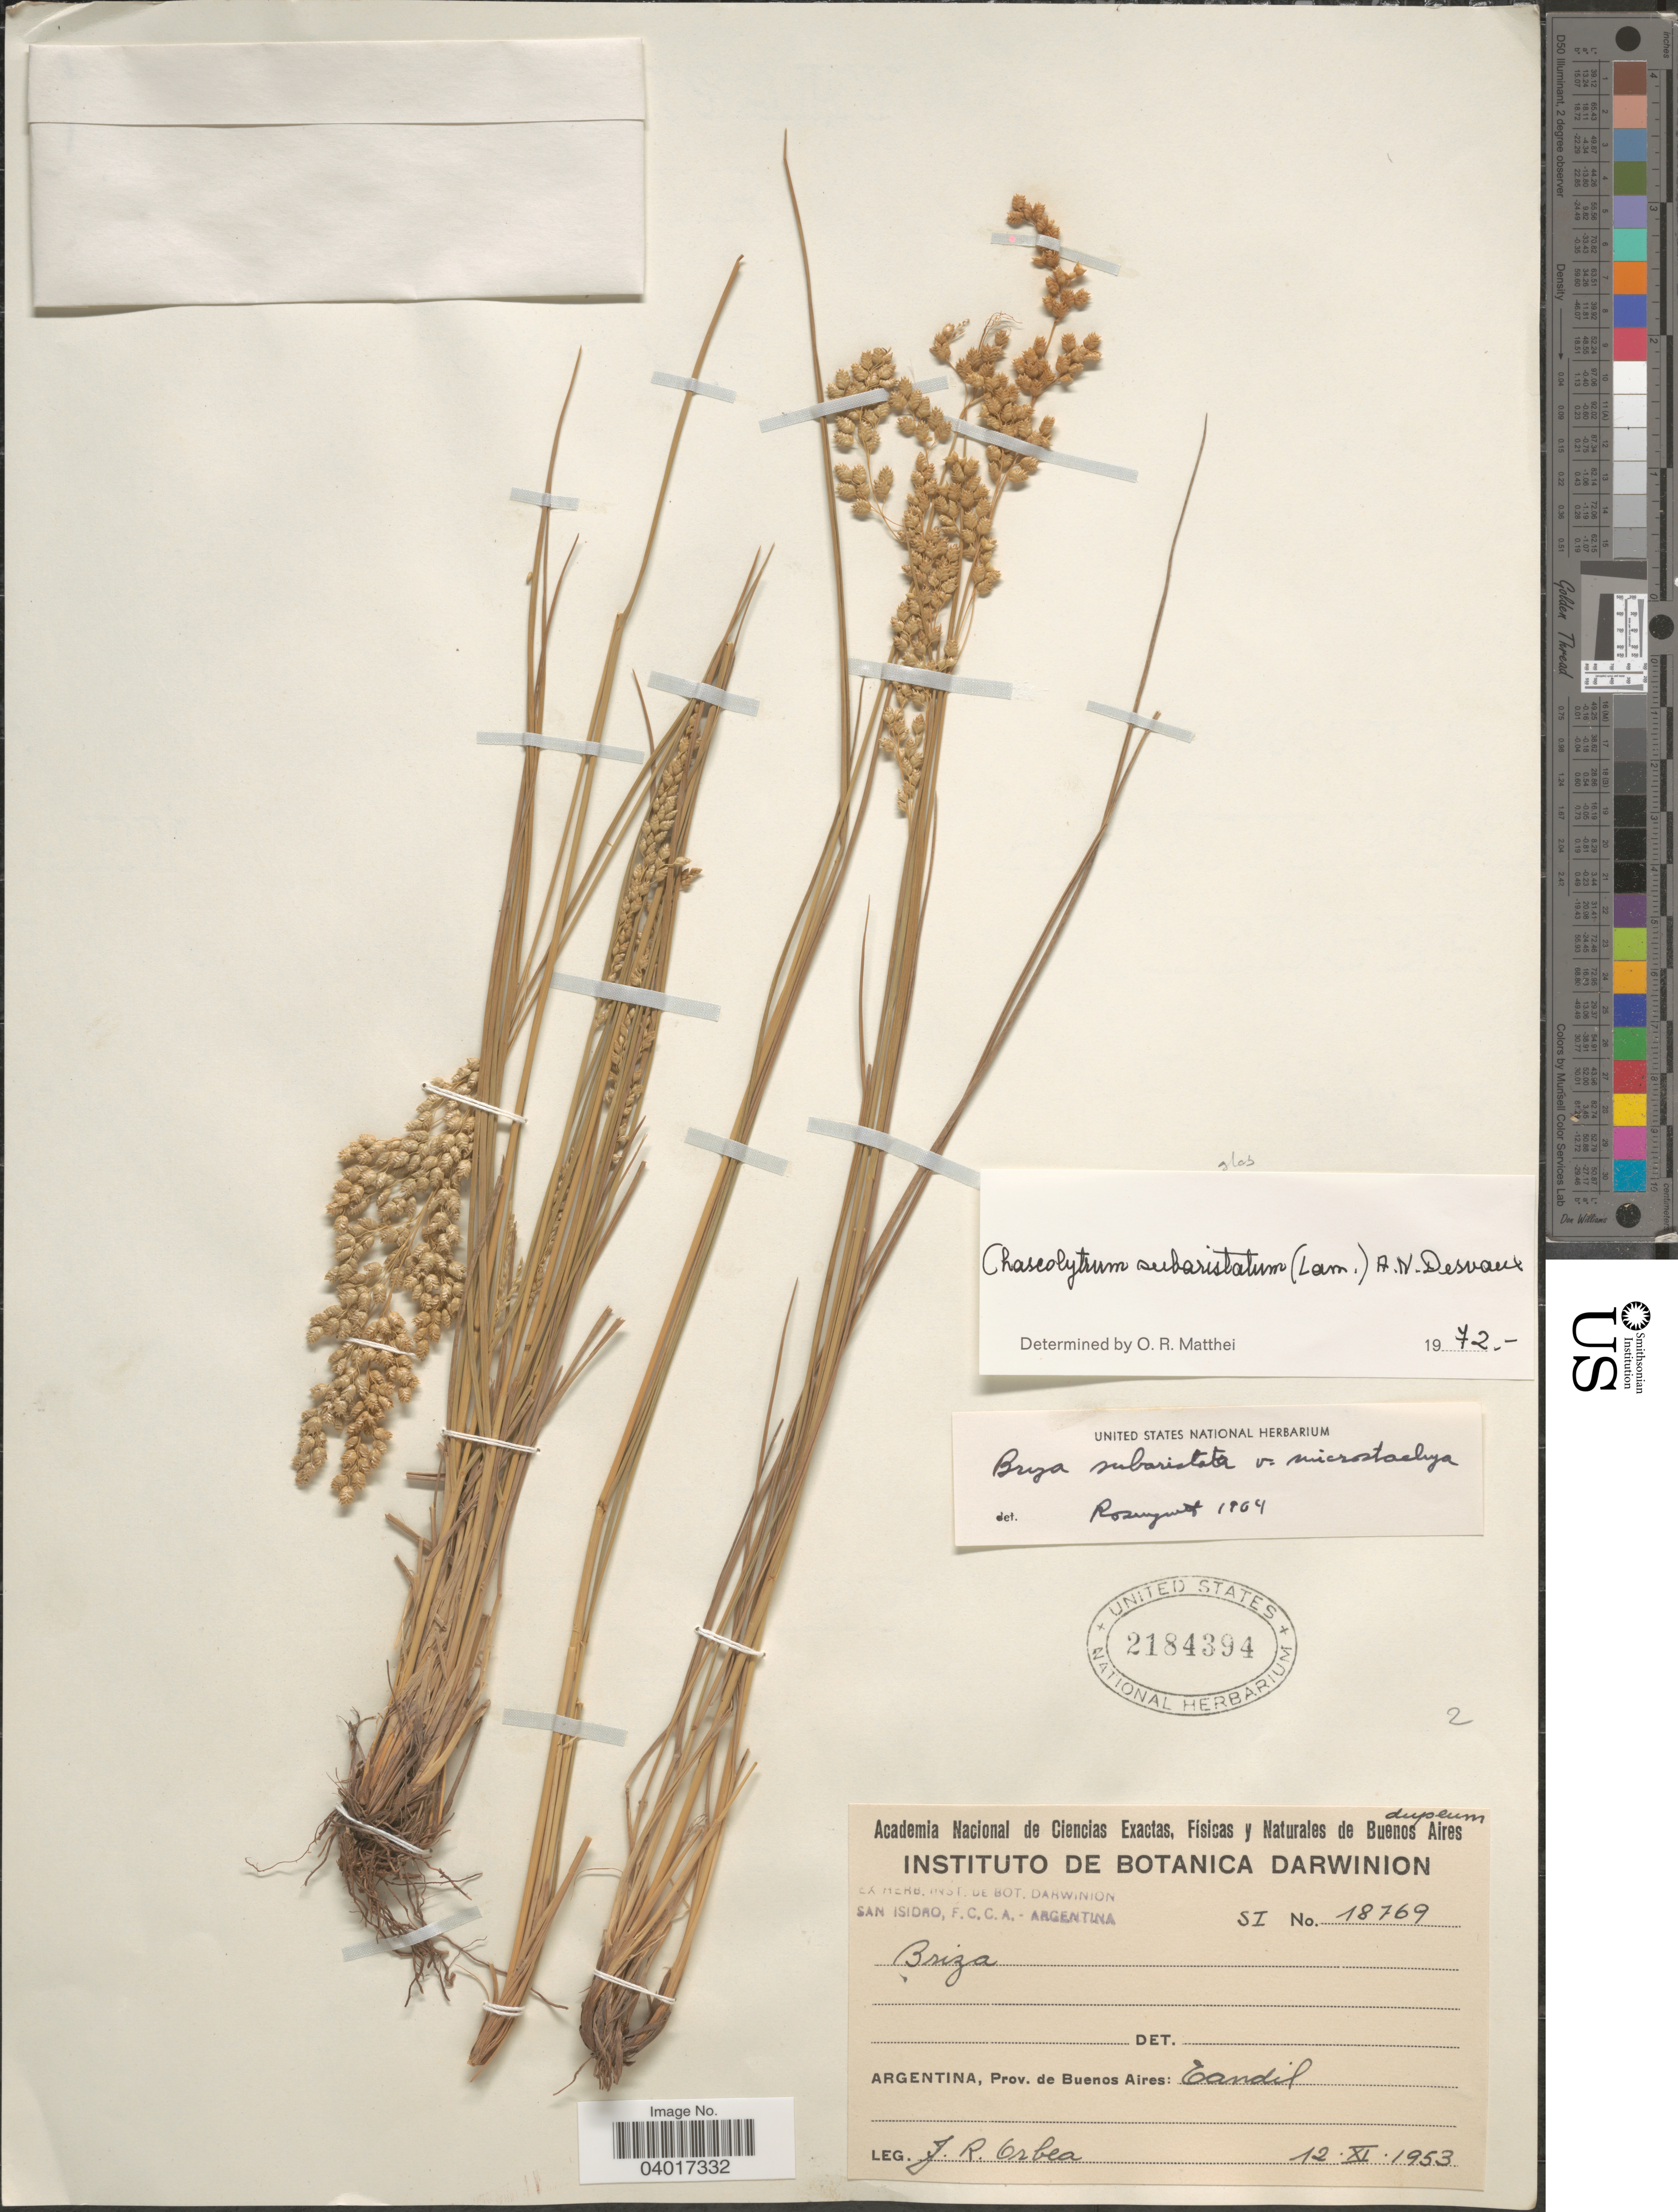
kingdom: Plantae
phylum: Tracheophyta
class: Liliopsida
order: Poales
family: Poaceae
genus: Chascolytrum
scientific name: Chascolytrum subaristatum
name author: (Lam.) Desv.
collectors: J. Orbea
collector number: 18769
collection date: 1953-11-12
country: Argentina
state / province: Buenos Aires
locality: Tandil.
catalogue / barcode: US 2184394